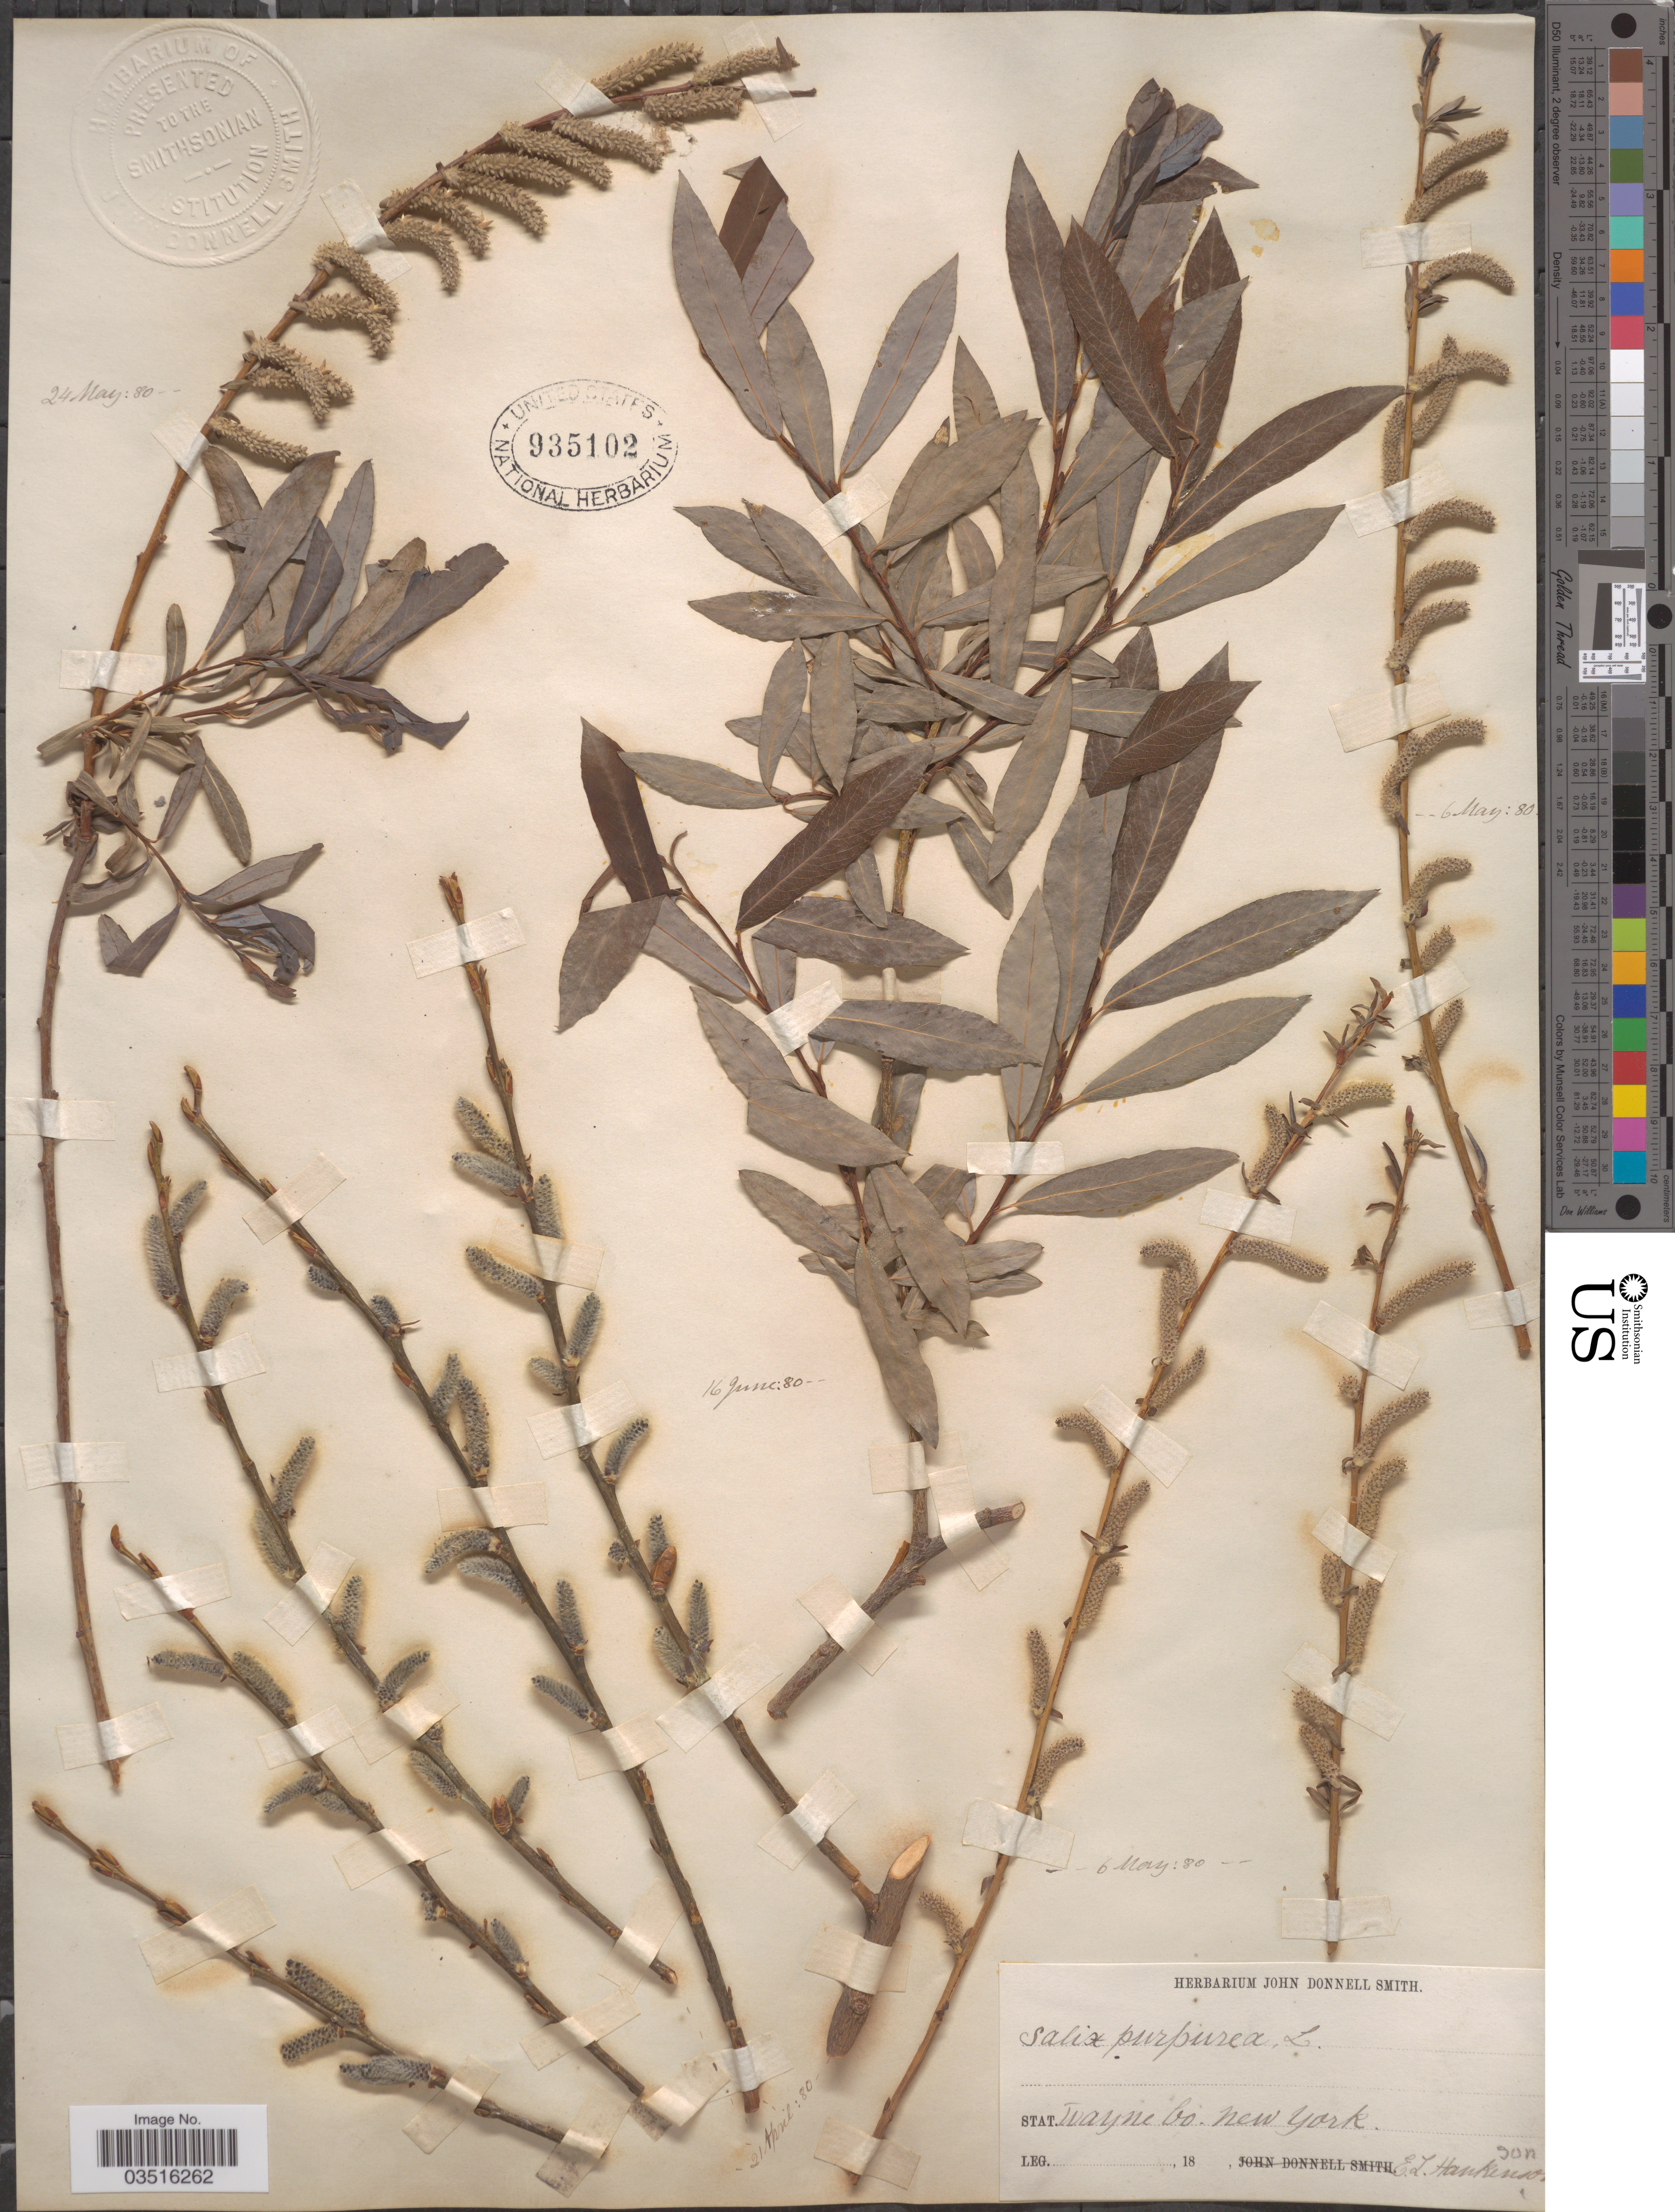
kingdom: Plantae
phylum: Tracheophyta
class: Magnoliopsida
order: Malpighiales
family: Salicaceae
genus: Salix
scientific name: Salix purpurea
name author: L.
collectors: E. Hankenson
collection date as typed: Transcribed d/m/y: 21/4/80 to 16/6/80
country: United States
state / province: New York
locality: Wayne Co.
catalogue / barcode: US 935102